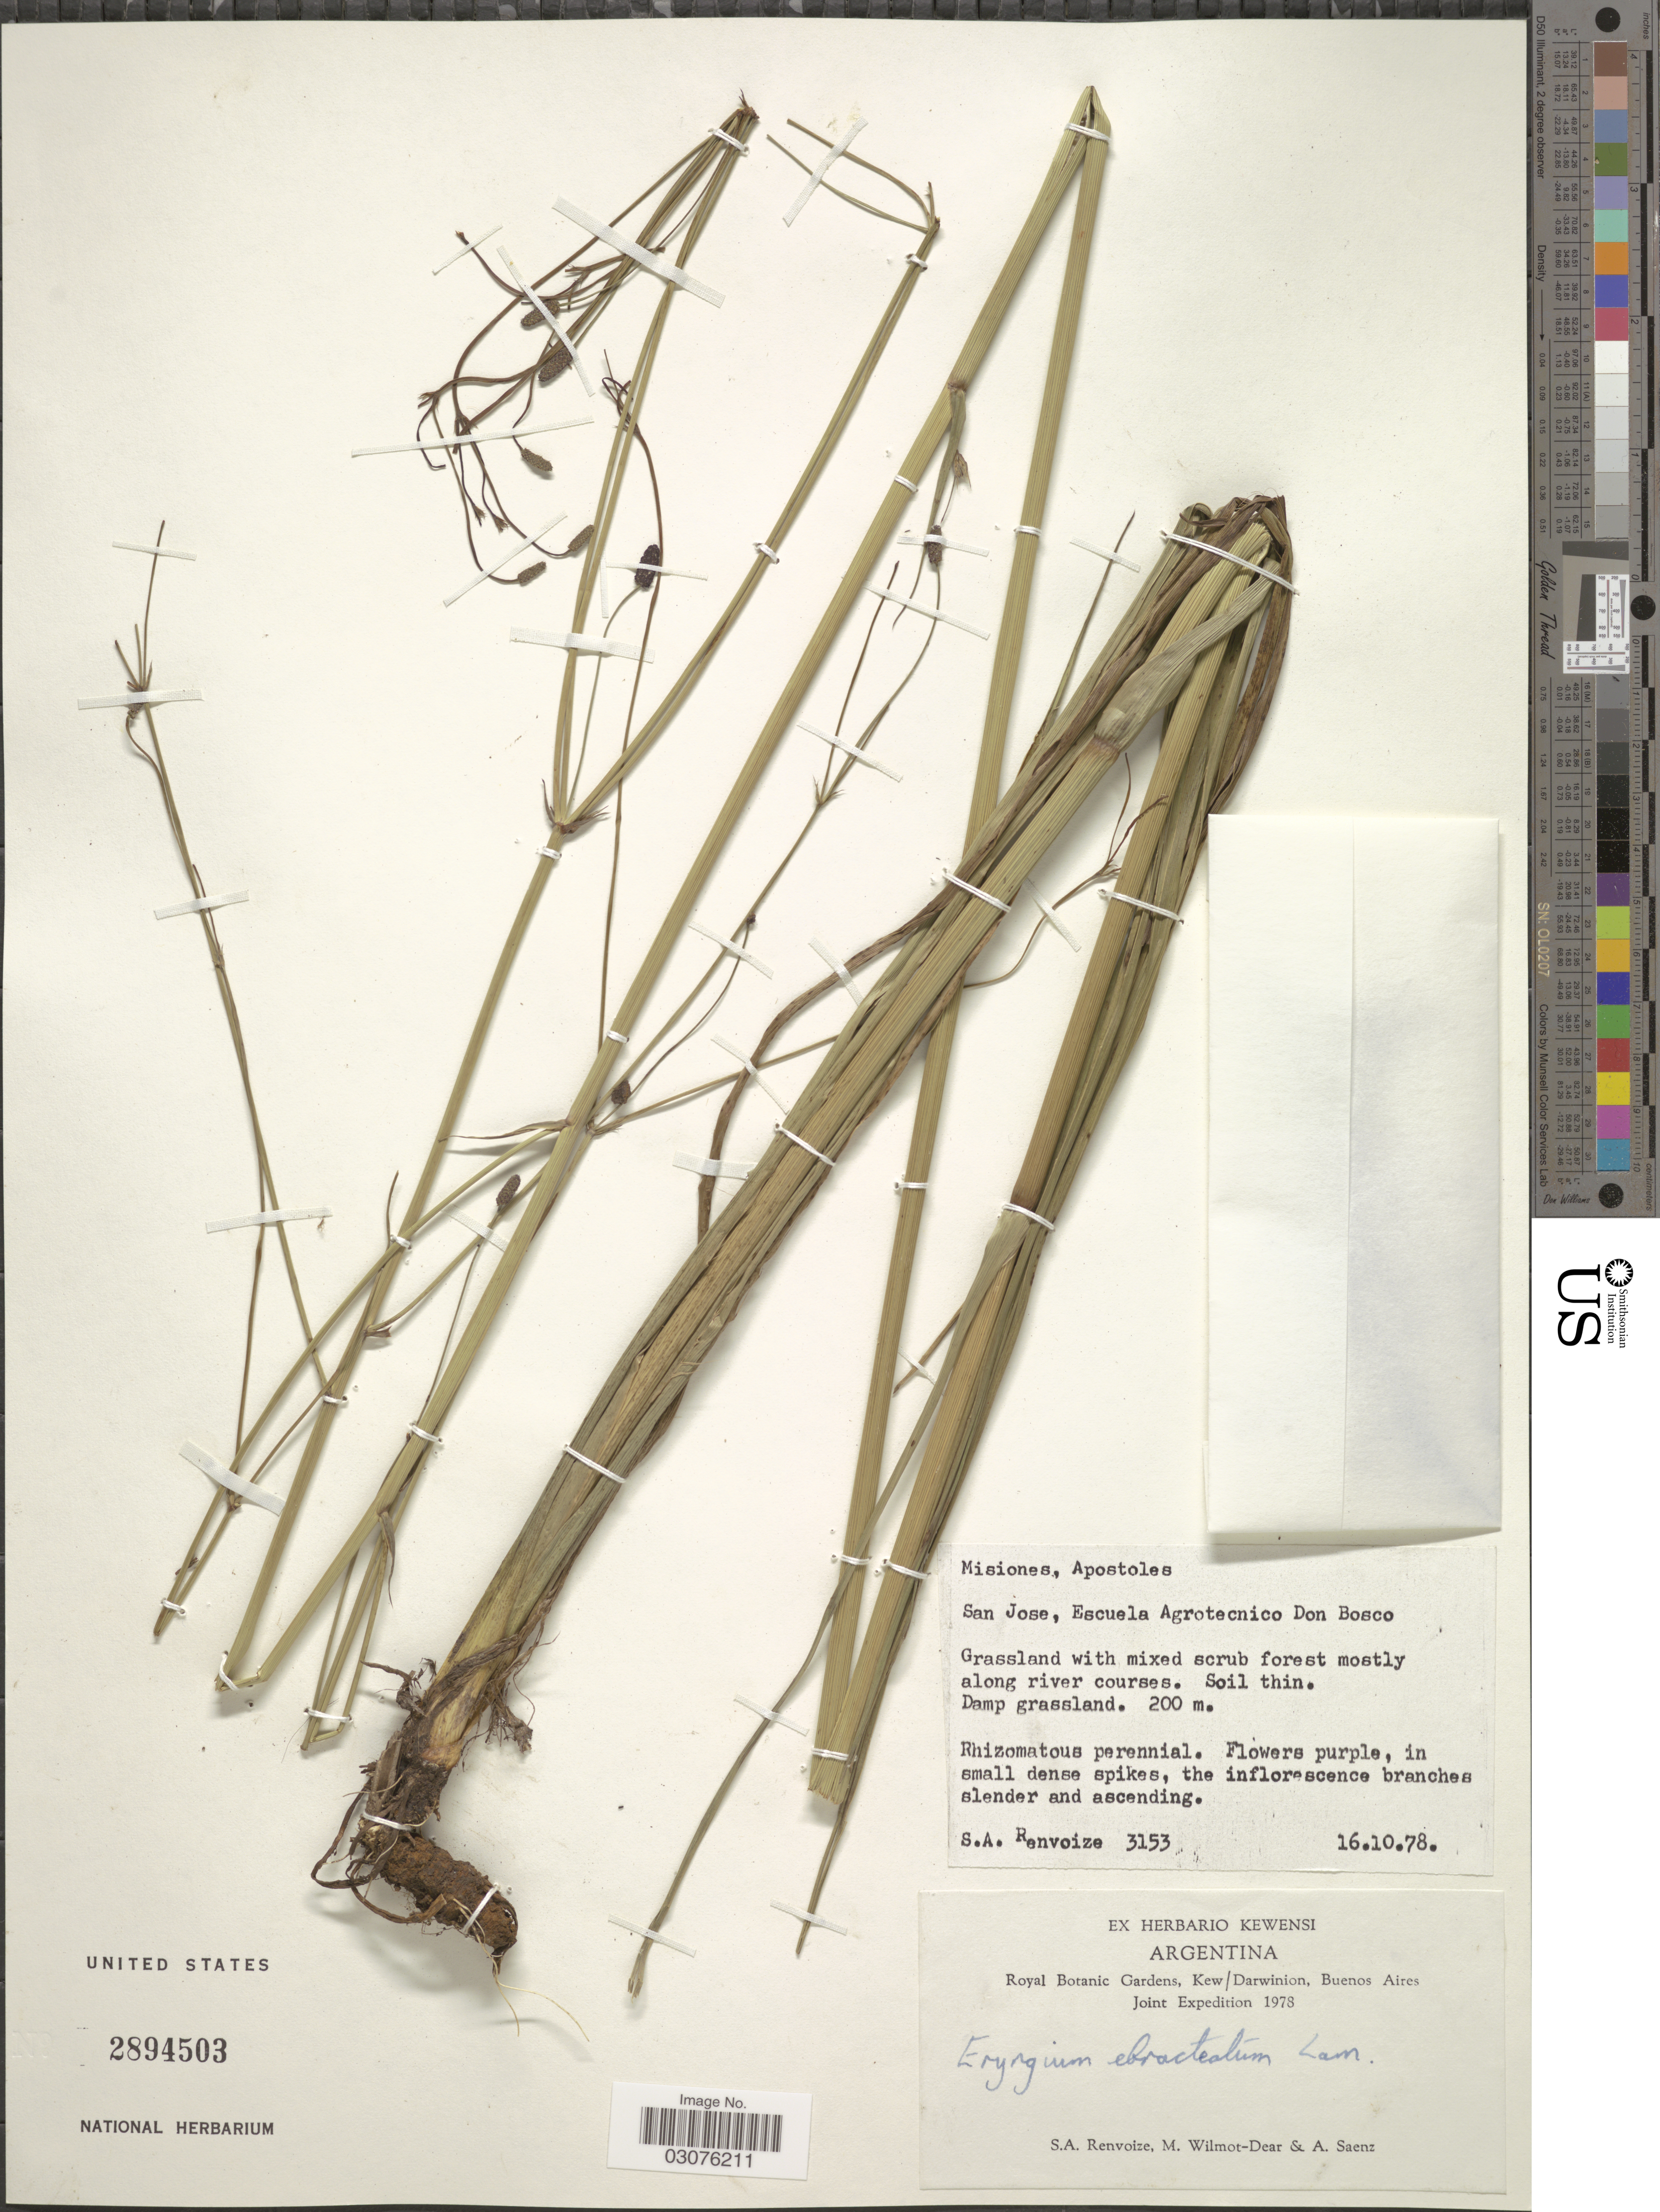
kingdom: Plantae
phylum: Tracheophyta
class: Magnoliopsida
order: Apiales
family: Apiaceae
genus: Eryngium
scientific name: Eryngium ebracteatum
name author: Lam.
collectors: S. A. Renvoize, M. Wilmot-Dear & A. Saenz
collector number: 3153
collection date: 1978-10-16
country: Argentina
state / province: Misiones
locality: Apostoles. San Jose, Escuela Agrotecnico Don Bosco. Buenos Aires Joint.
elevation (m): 200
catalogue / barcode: US 2894503